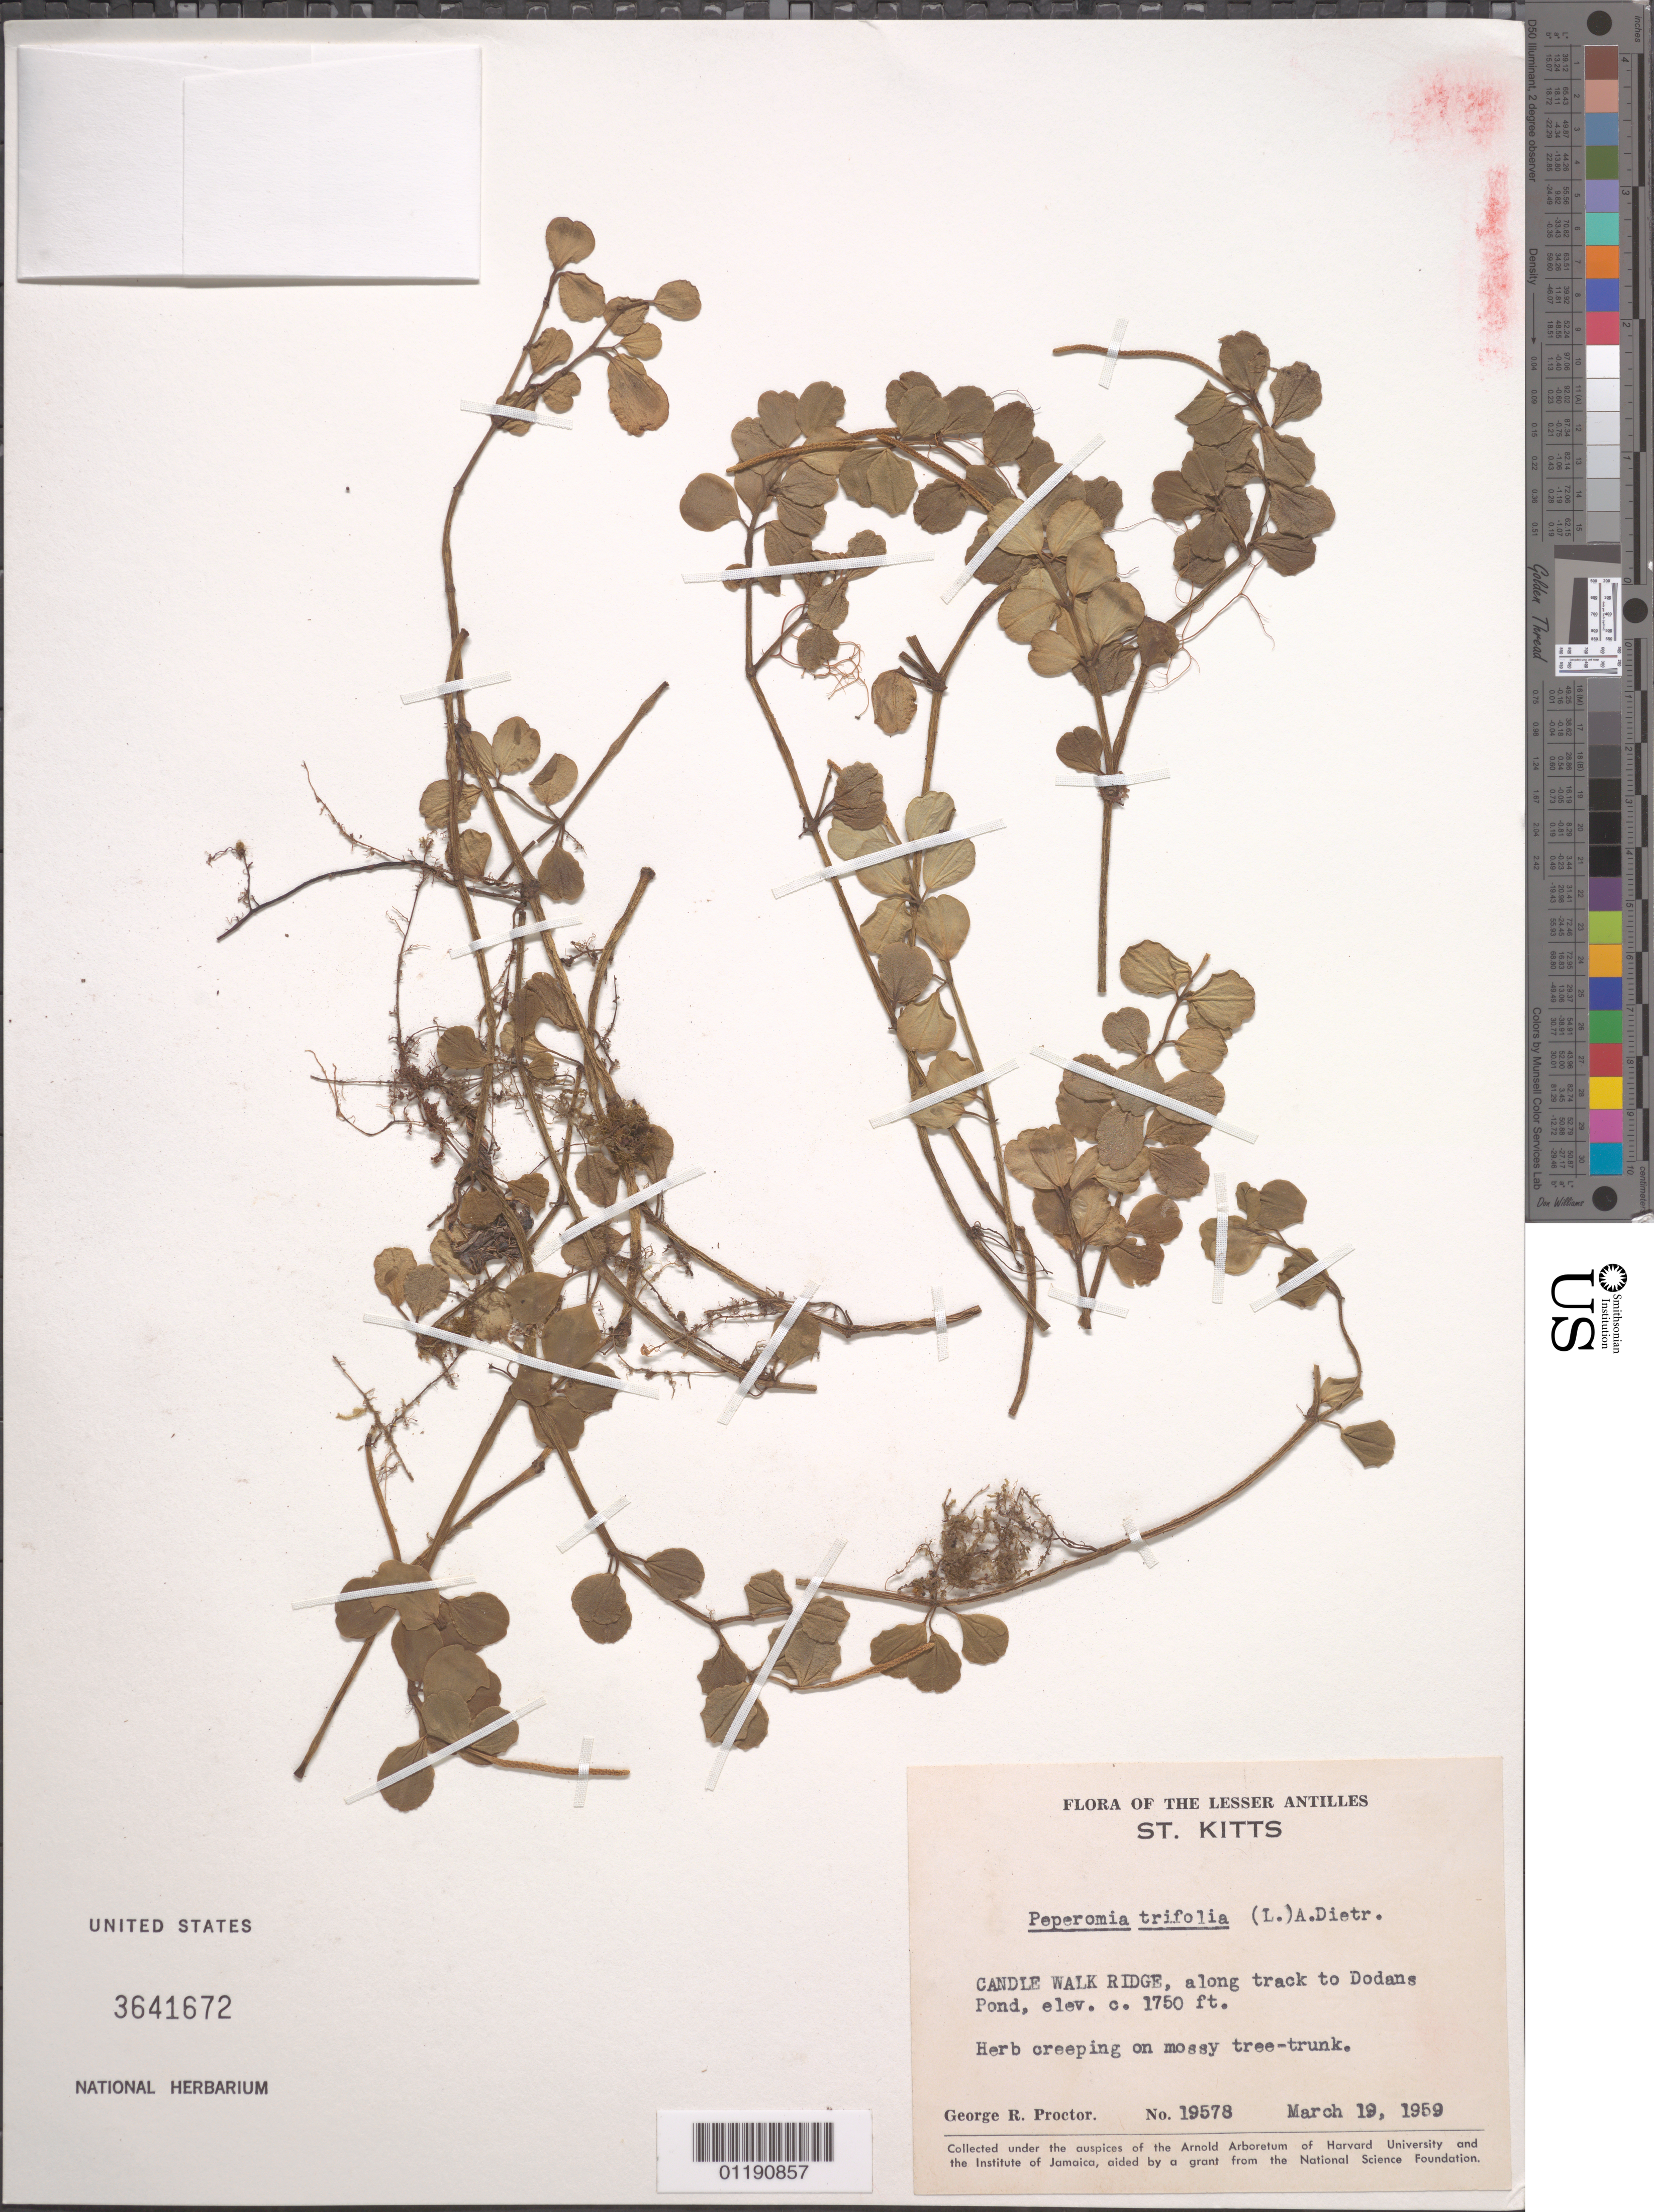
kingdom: Plantae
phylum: Tracheophyta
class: Magnoliopsida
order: Piperales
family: Piperaceae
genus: Peperomia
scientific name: Peperomia trifolia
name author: (L.) A. Dietr.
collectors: G. R. Proctor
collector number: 19578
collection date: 1959-03-19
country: St. Christopher-Nevis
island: St. Christopher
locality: Candle Walk Ridge, along track to Dodans Pond.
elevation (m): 533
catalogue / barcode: US 3641672